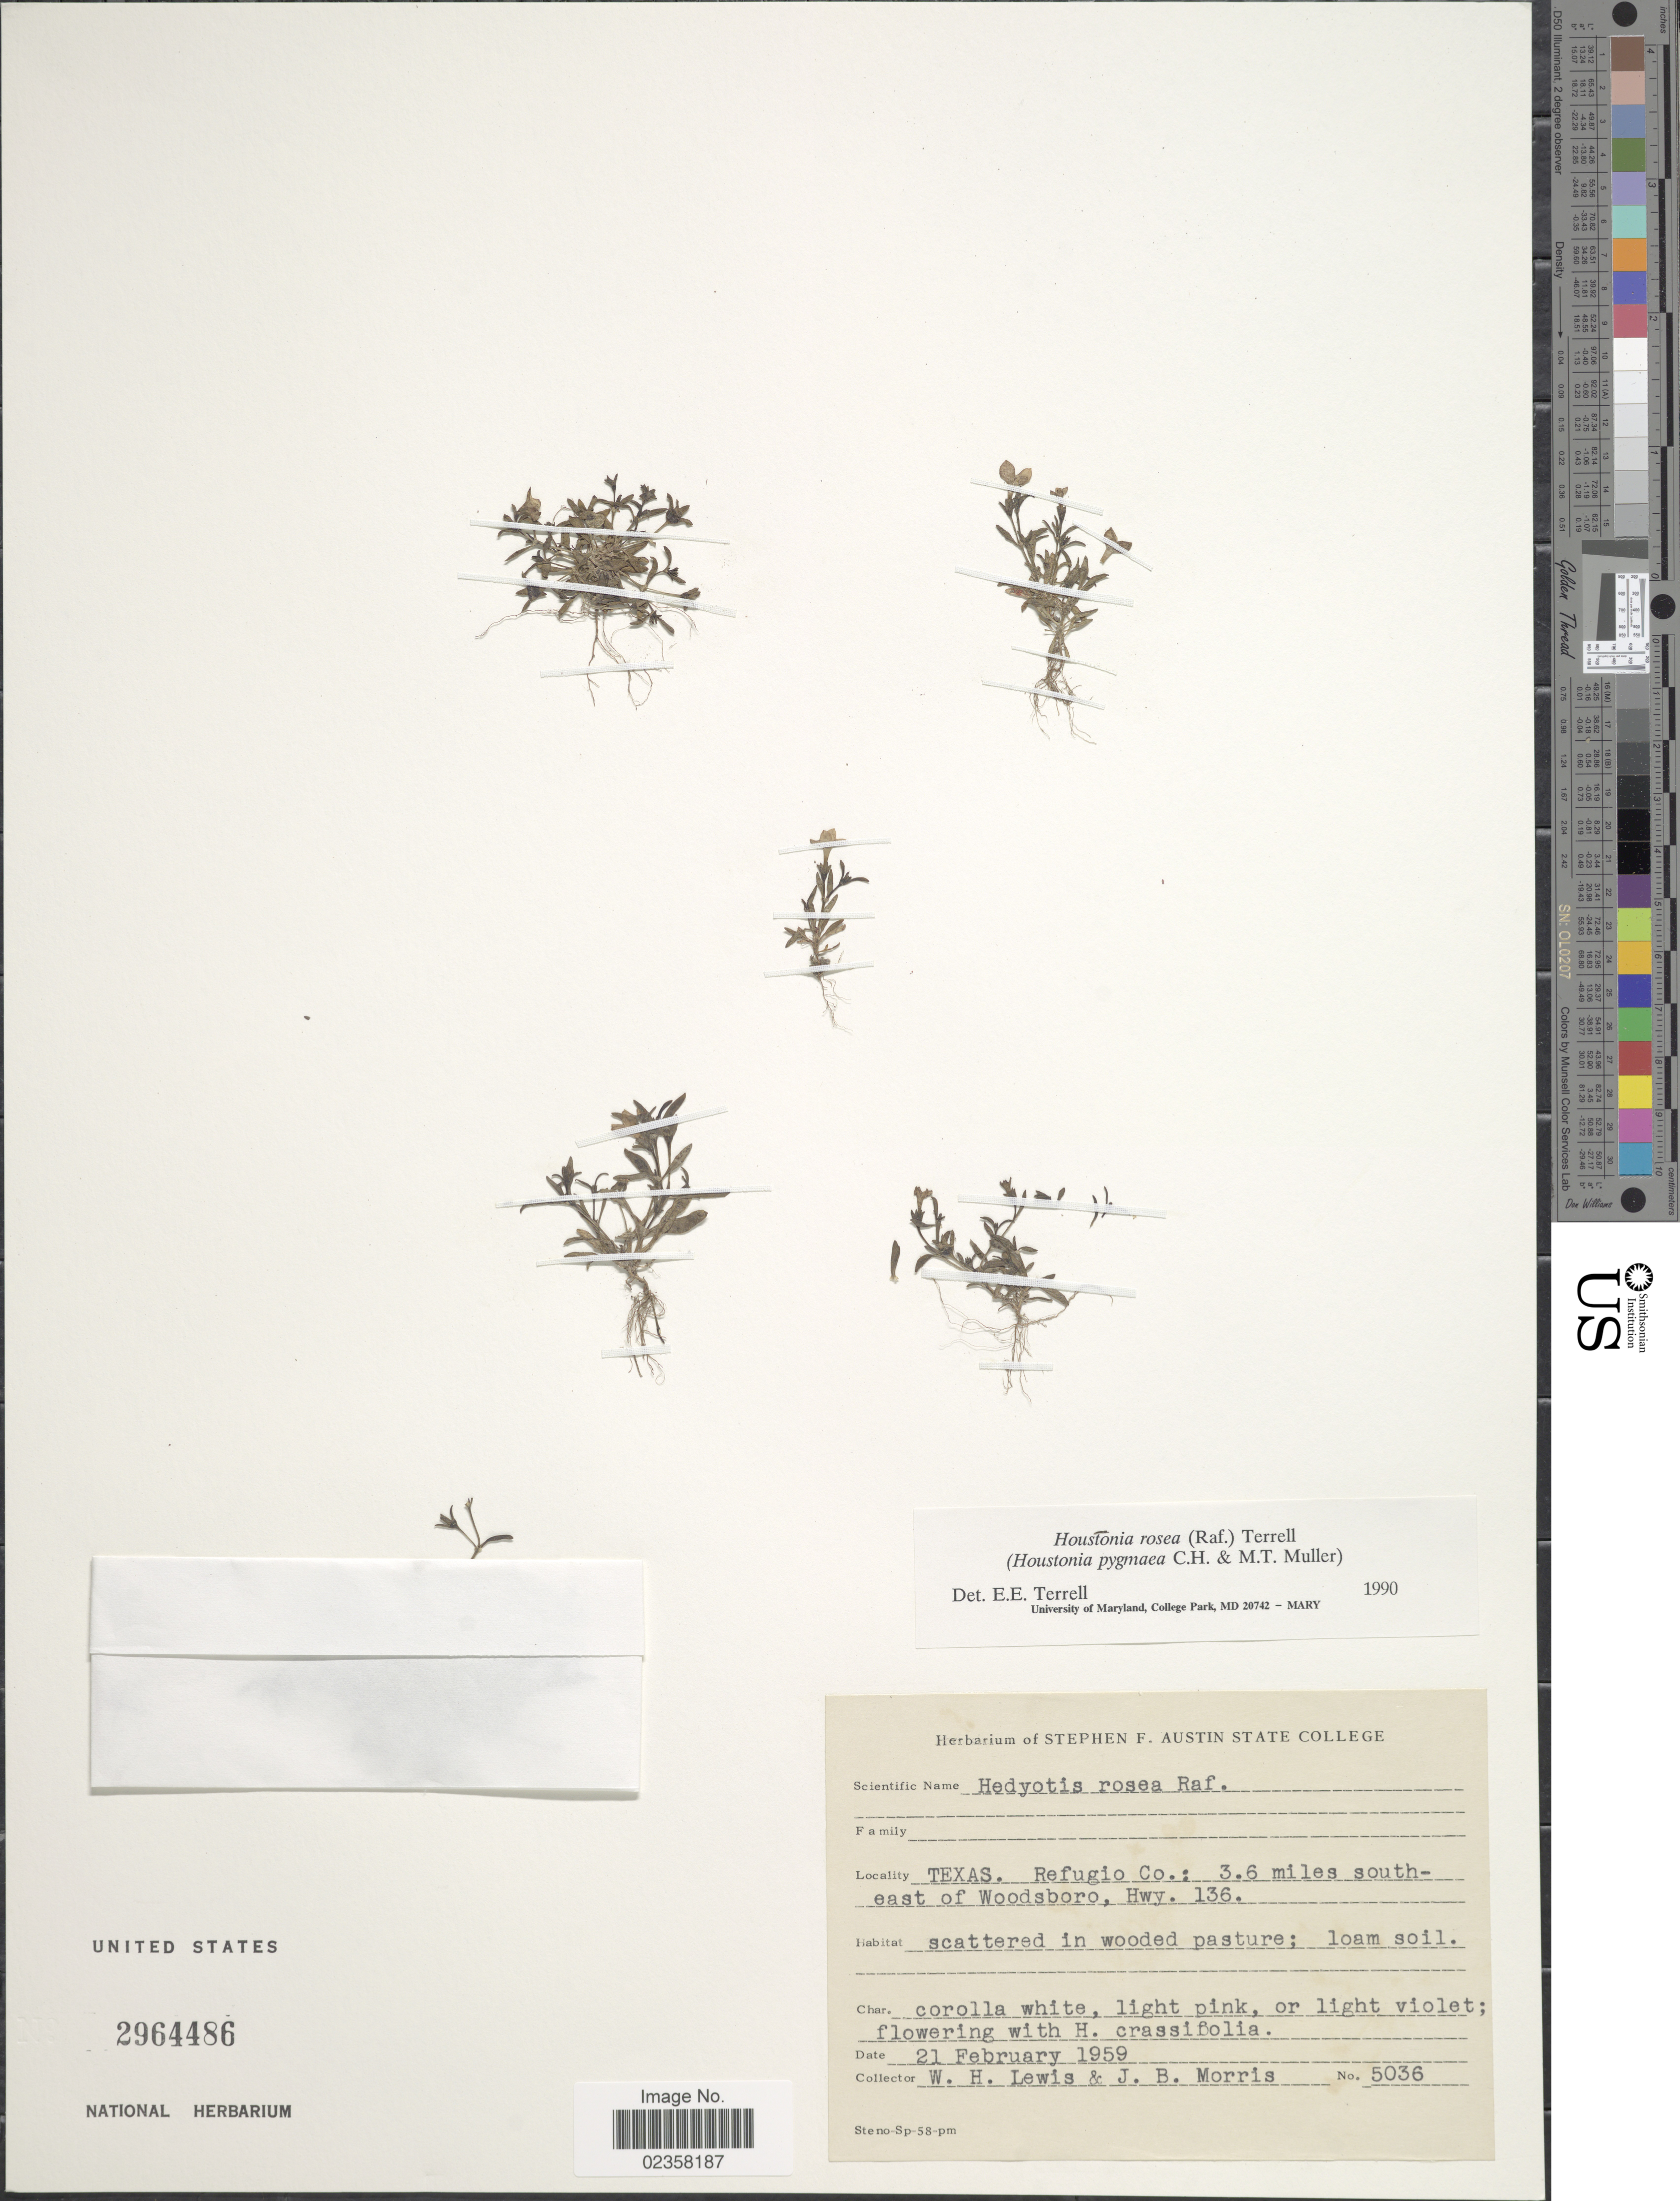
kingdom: Plantae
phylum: Tracheophyta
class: Magnoliopsida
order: Gentianales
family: Rubiaceae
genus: Houstonia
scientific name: Houstonia rosea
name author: (Raf.) Terrell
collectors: W. H. Lewis & J. Morris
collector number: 5036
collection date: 1959-02-21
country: United States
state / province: Texas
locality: Refugio Co.: 3.6 miles southeast of Woodsboro, Hwy. 136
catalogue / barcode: US 2964486